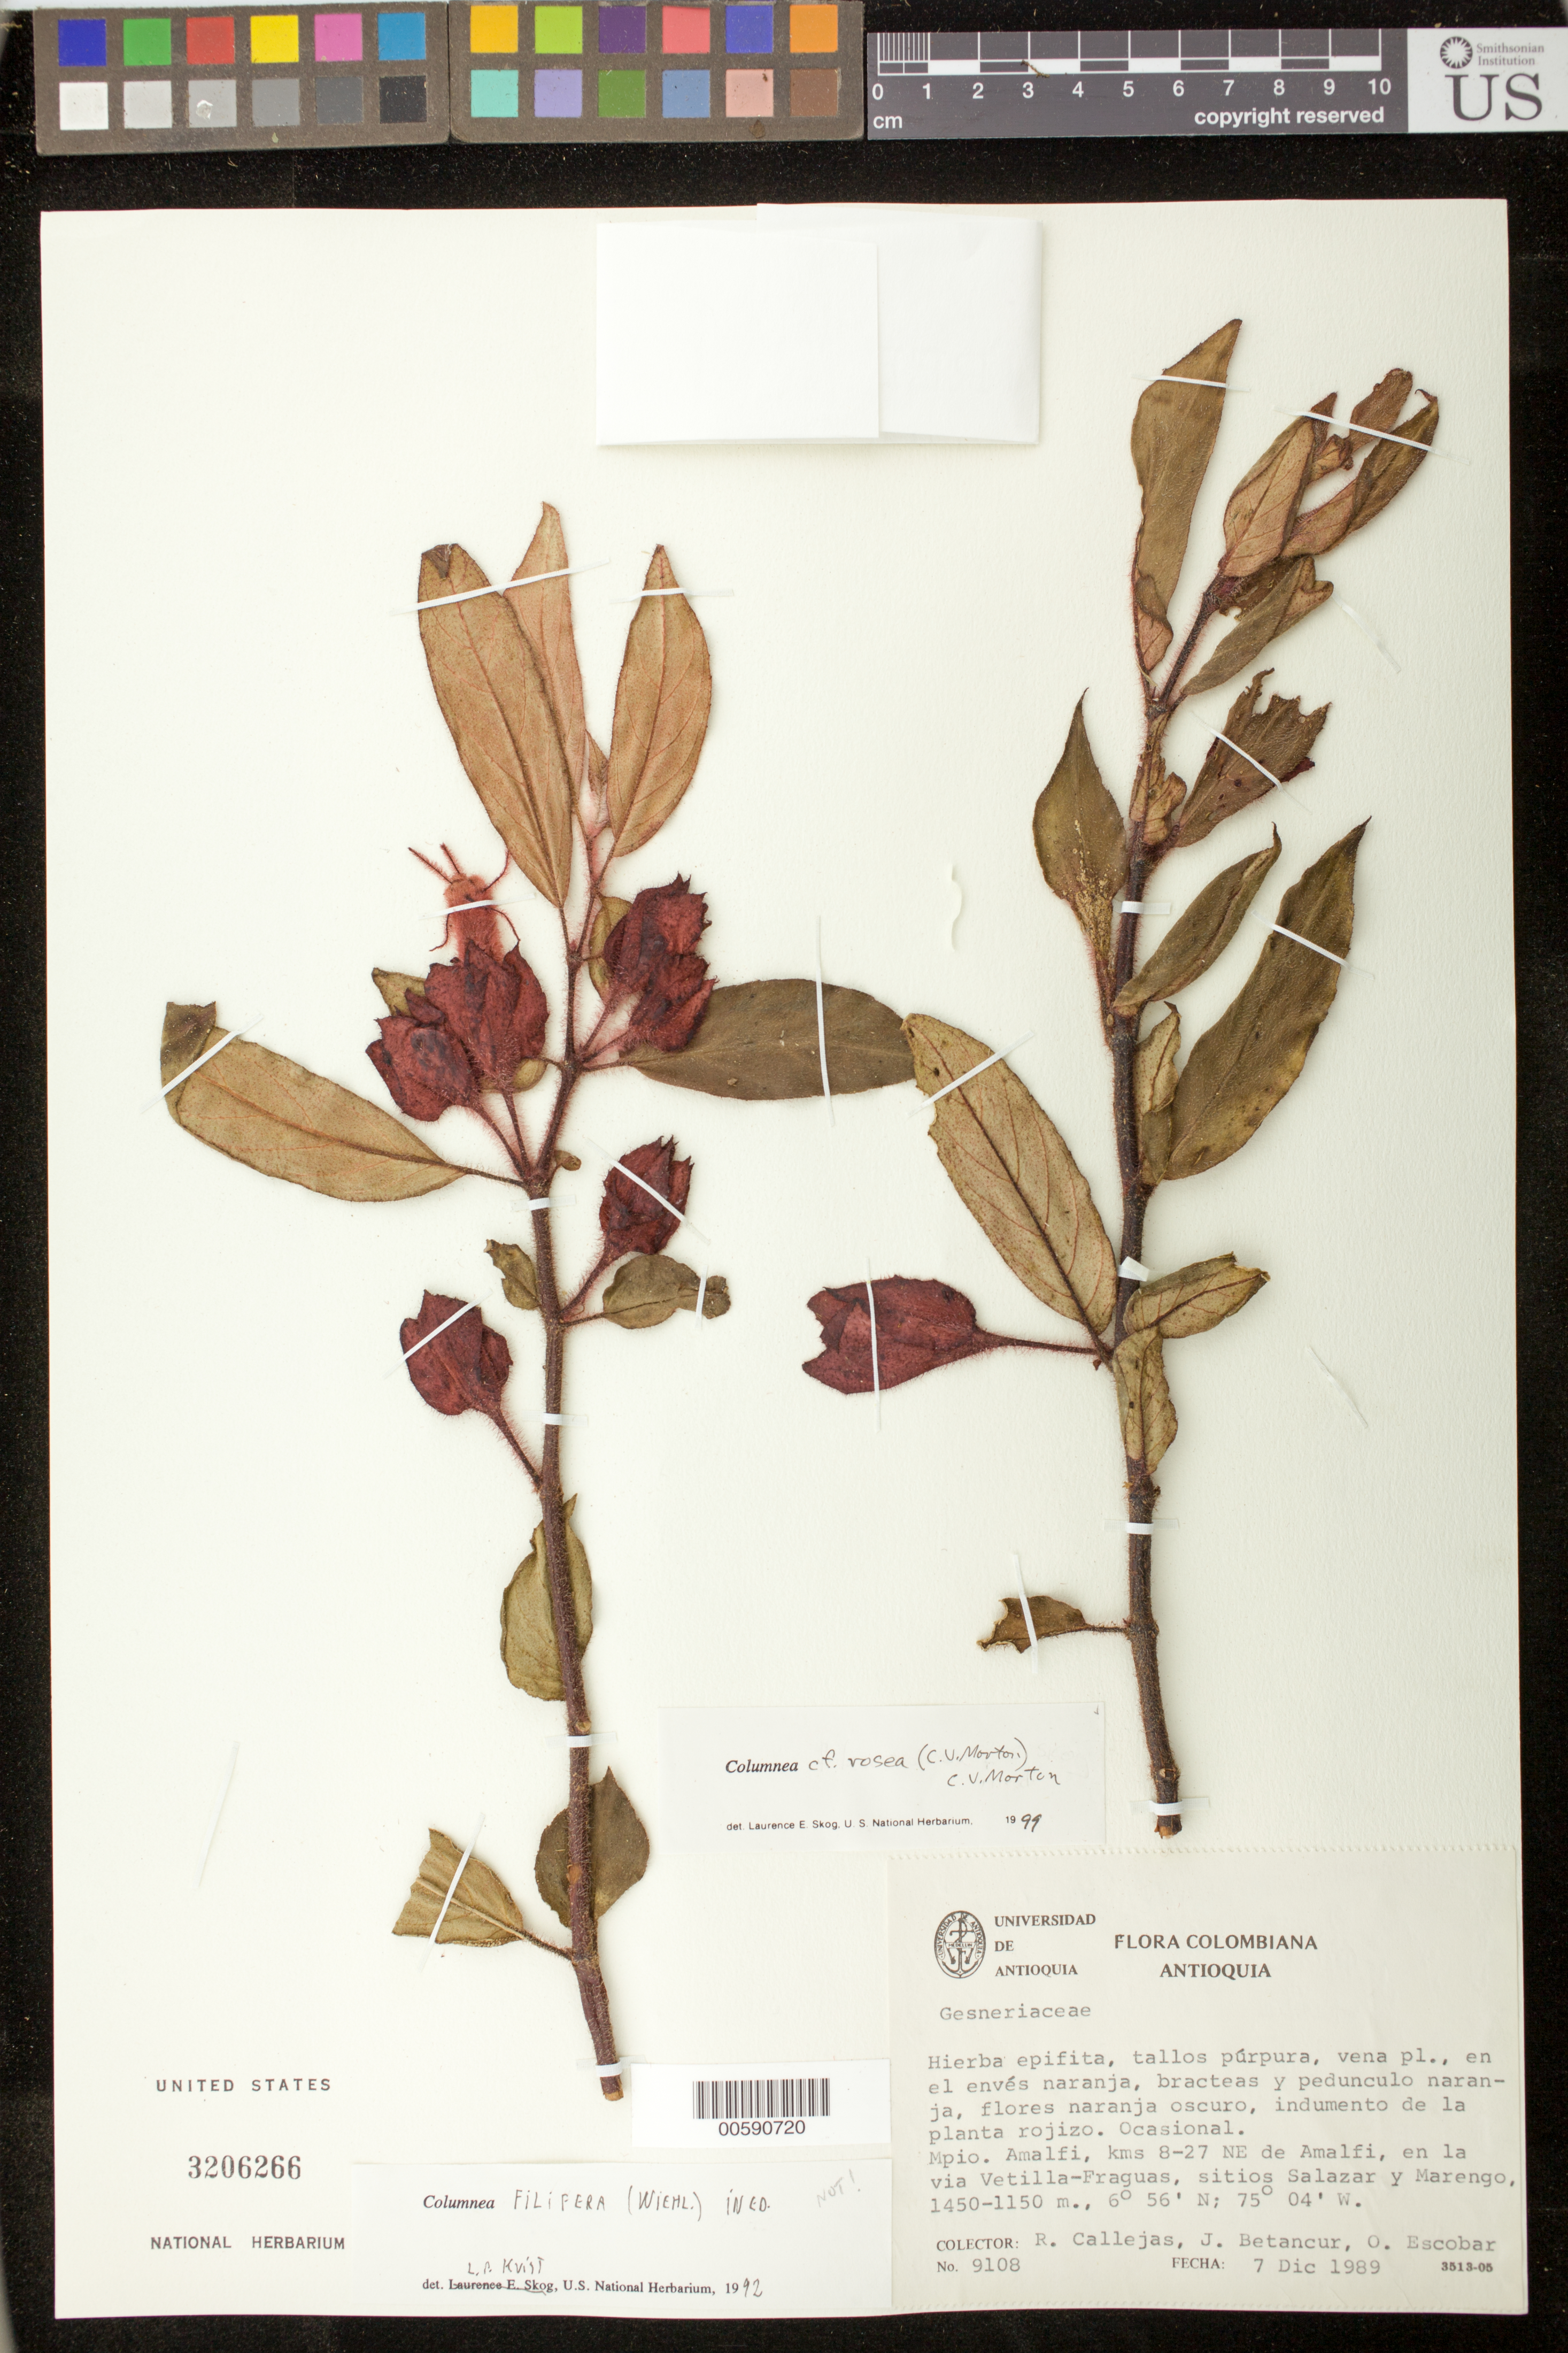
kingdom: Plantae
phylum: Tracheophyta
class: Magnoliopsida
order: Lamiales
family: Gesneriaceae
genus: Columnea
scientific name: Columnea antennifera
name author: J.L. Clark & Clavijo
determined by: Presiga, Yeison Osbaldo Montoya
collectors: R. Callejas, J. C. Betancur & O. D. Escobar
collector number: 9108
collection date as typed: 07 Dec 1989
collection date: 1989-12-07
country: Colombia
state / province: Antioquia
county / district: Amalfi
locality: Mpio. Amalfi, kms 8-27 de Amalfi, en la via Vetilla - Fraguas, sitios Salazar y Marengo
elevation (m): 1450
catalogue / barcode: US 3206266